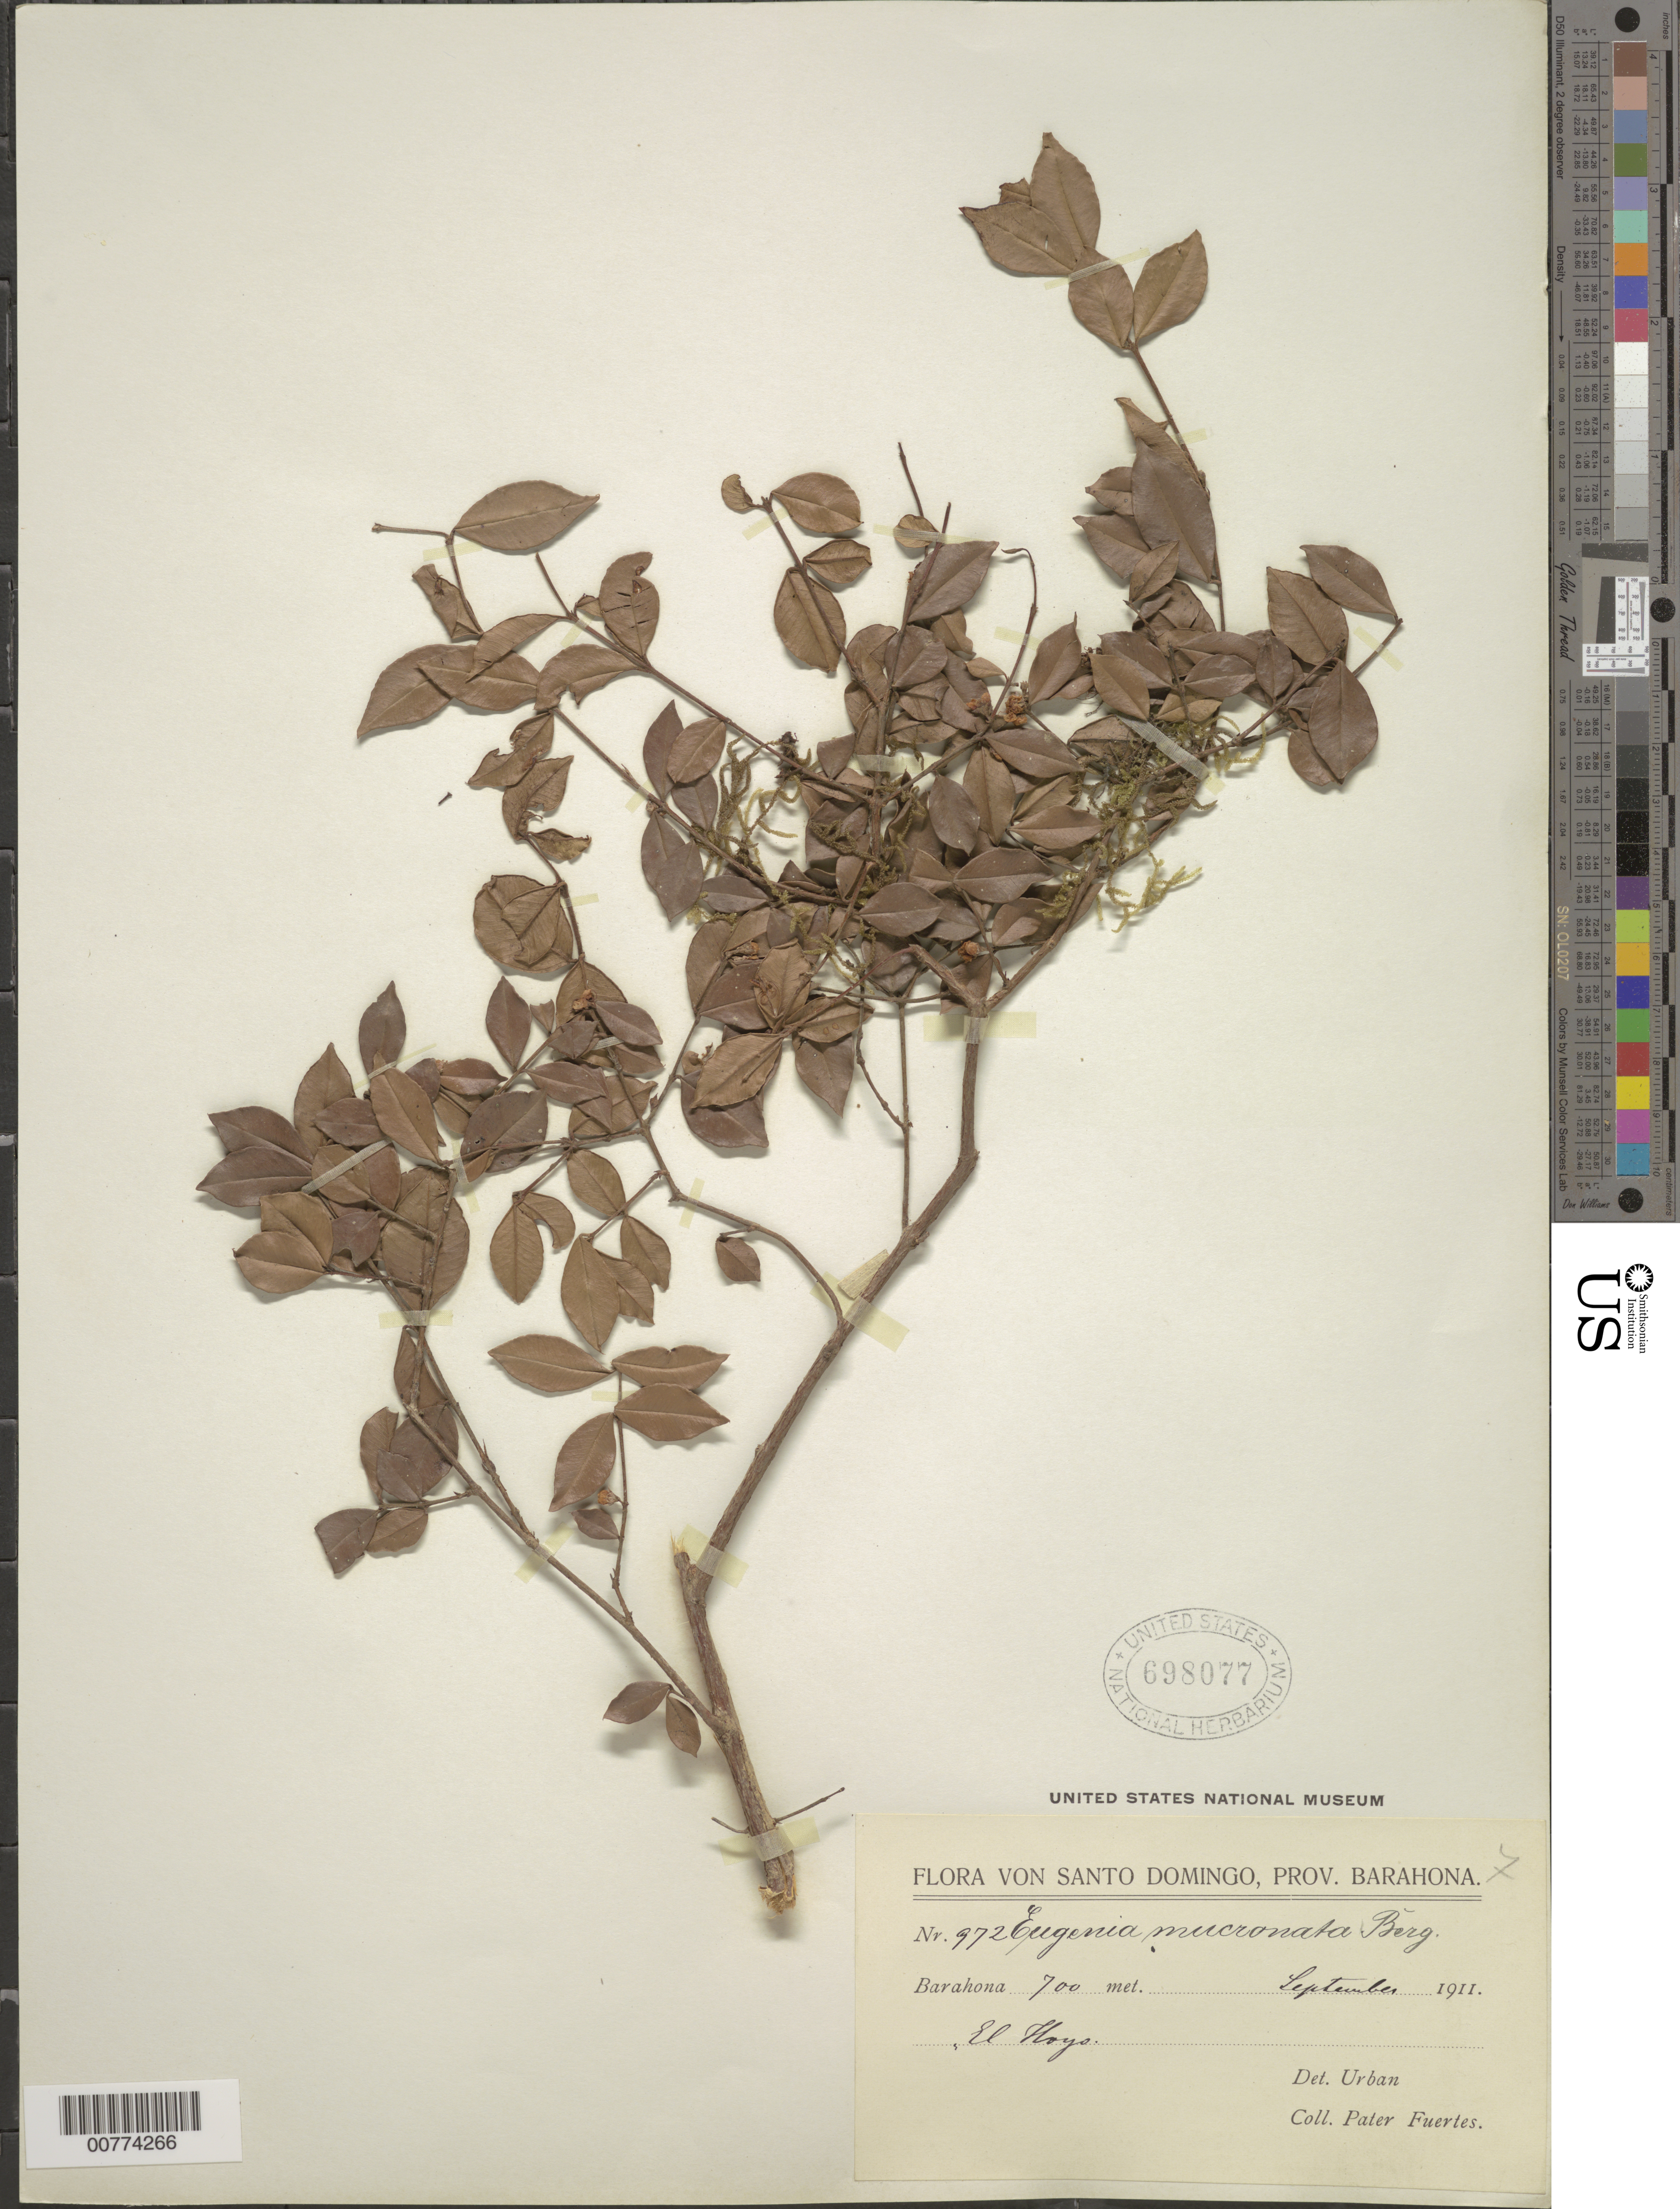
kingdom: Plantae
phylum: Tracheophyta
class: Magnoliopsida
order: Myrtales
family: Myrtaceae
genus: Eugenia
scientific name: Eugenia mucronata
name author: O. Berg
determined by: Urban, Ignatz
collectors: M. D. Fuertes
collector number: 972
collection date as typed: Sep 1911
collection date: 1911-09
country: Dominican Republic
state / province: Barahona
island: Hispaniola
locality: El Hoyo.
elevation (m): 700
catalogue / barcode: US 698077